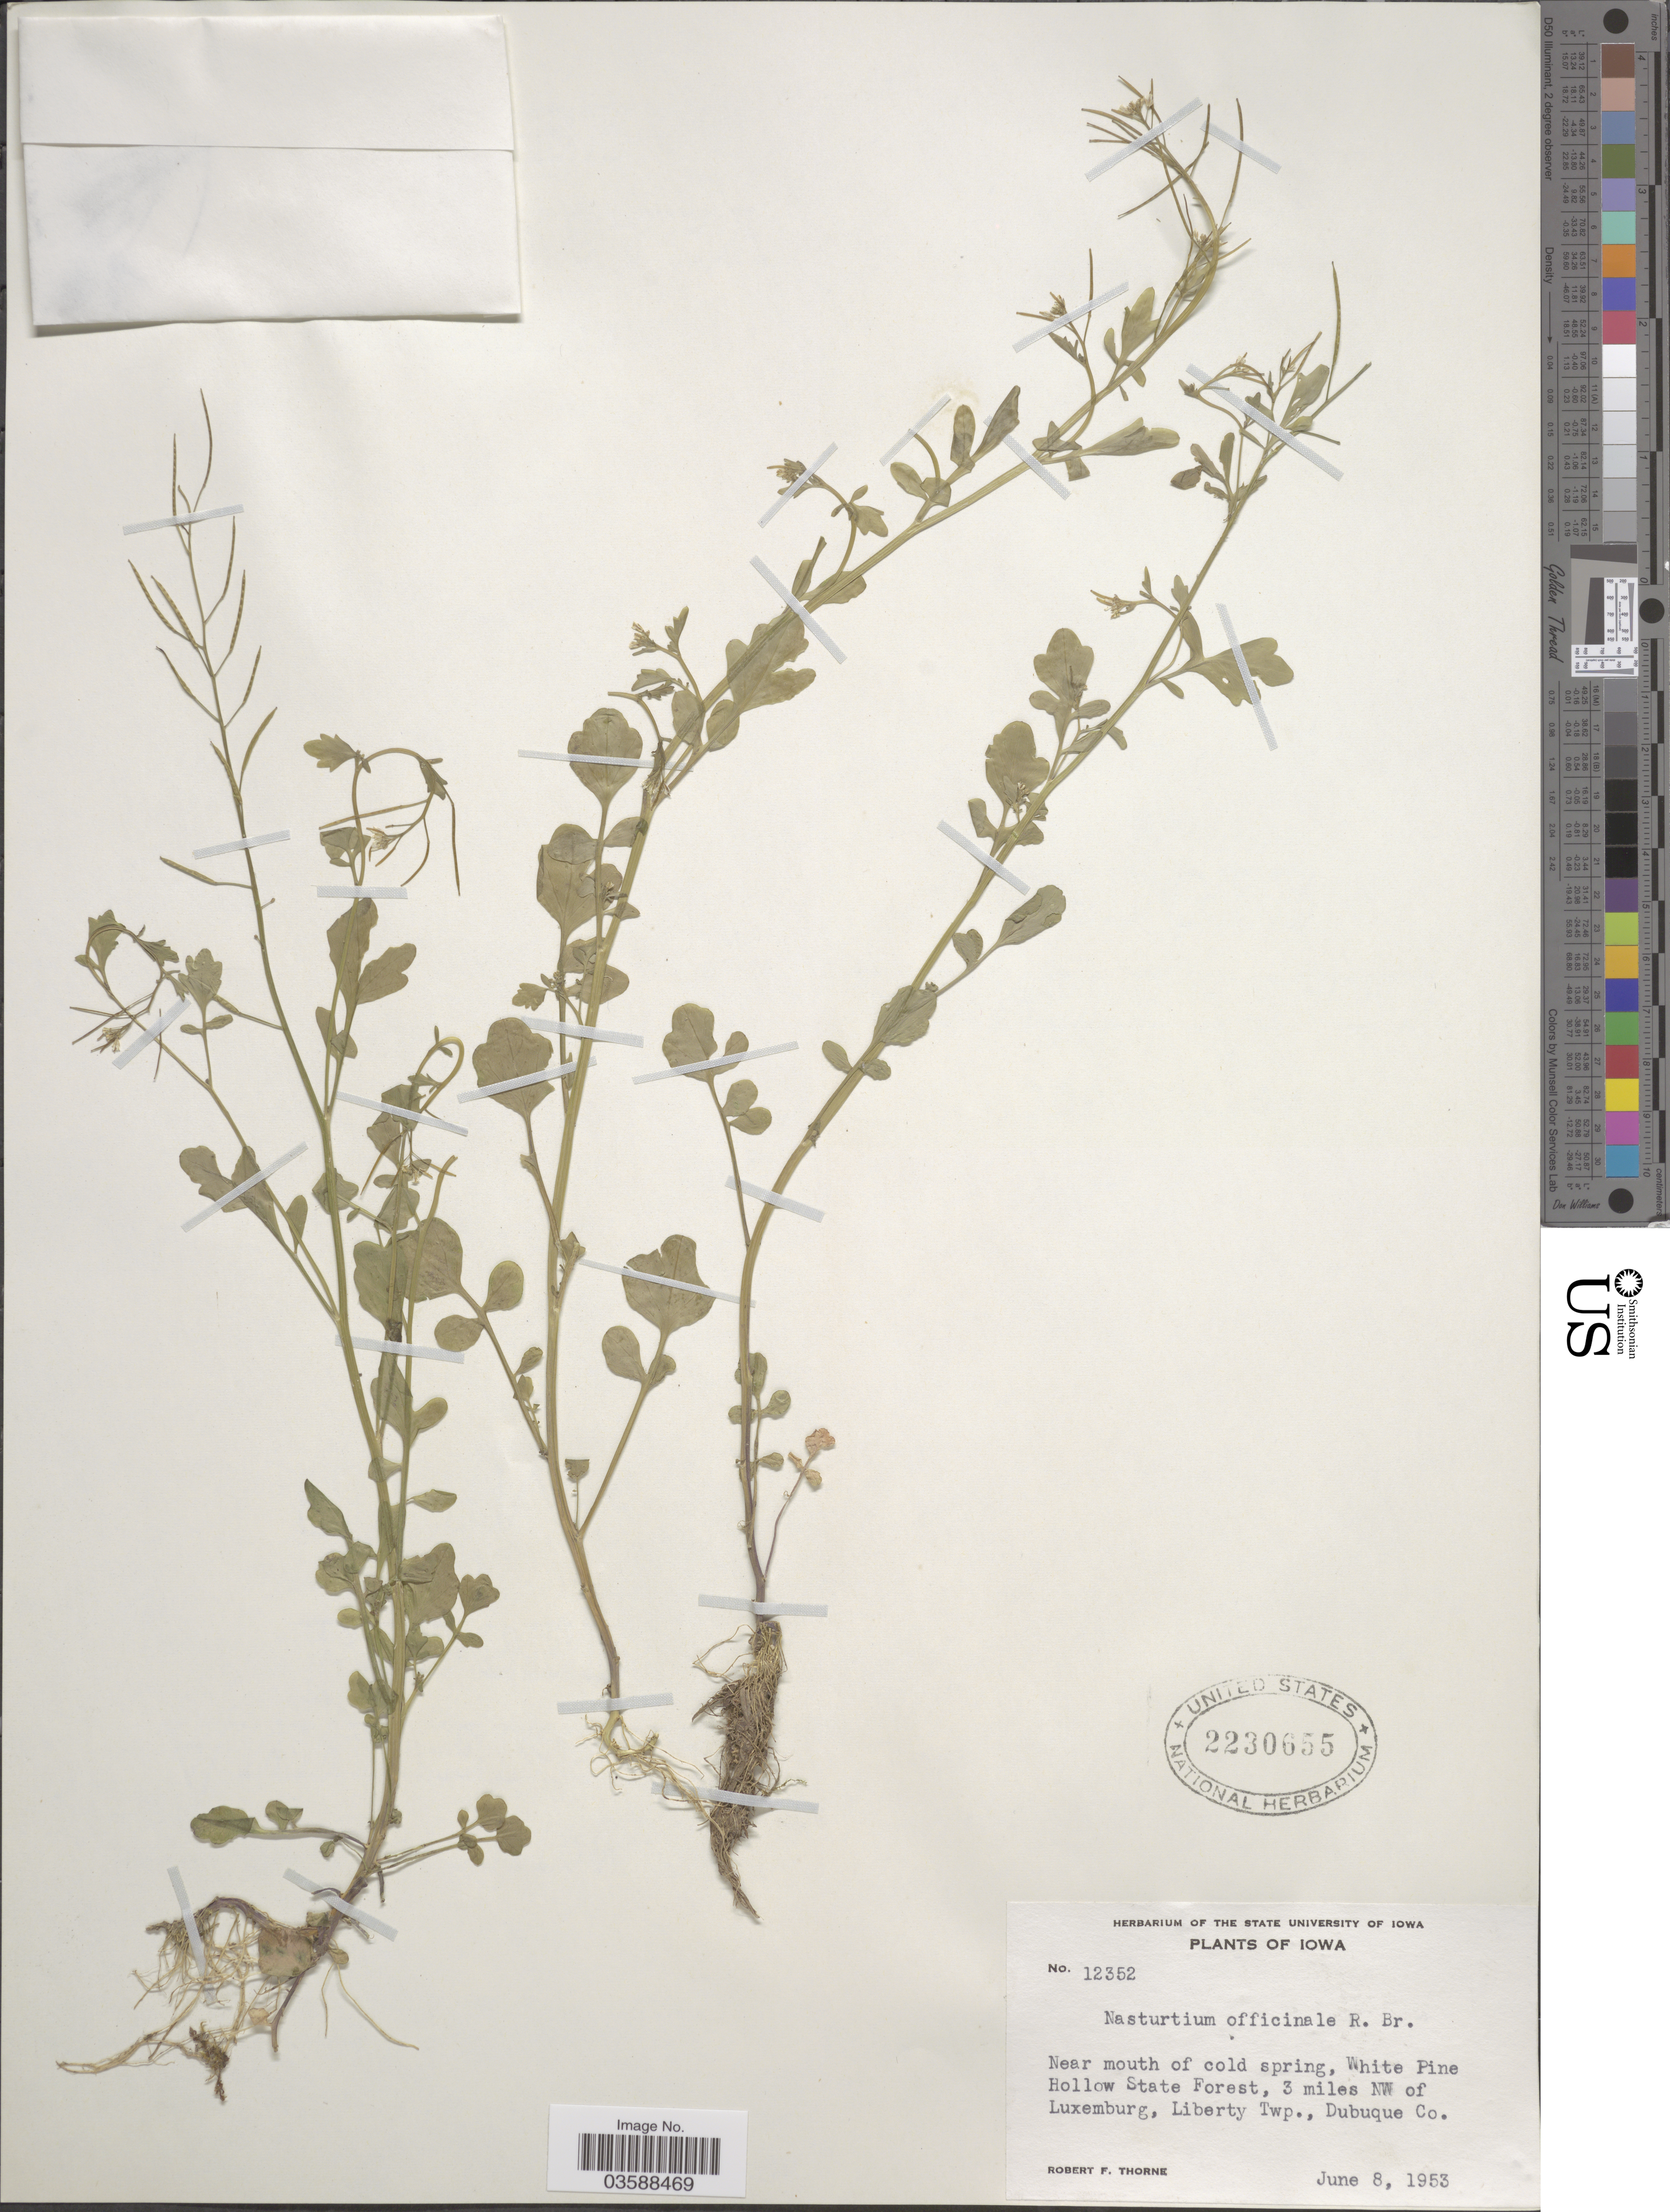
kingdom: Plantae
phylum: Tracheophyta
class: Magnoliopsida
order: Brassicales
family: Brassicaceae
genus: Nasturtium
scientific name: Nasturtium officinale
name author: R. Br.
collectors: R. F. Thorne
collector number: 12352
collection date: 1953-06-08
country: United States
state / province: Iowa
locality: Near mouth of cold spring, White Pine Hollow State Forest, 3 miles NW of Luxemburg, Liberty Twp., Dubuque Co.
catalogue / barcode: US 2230655